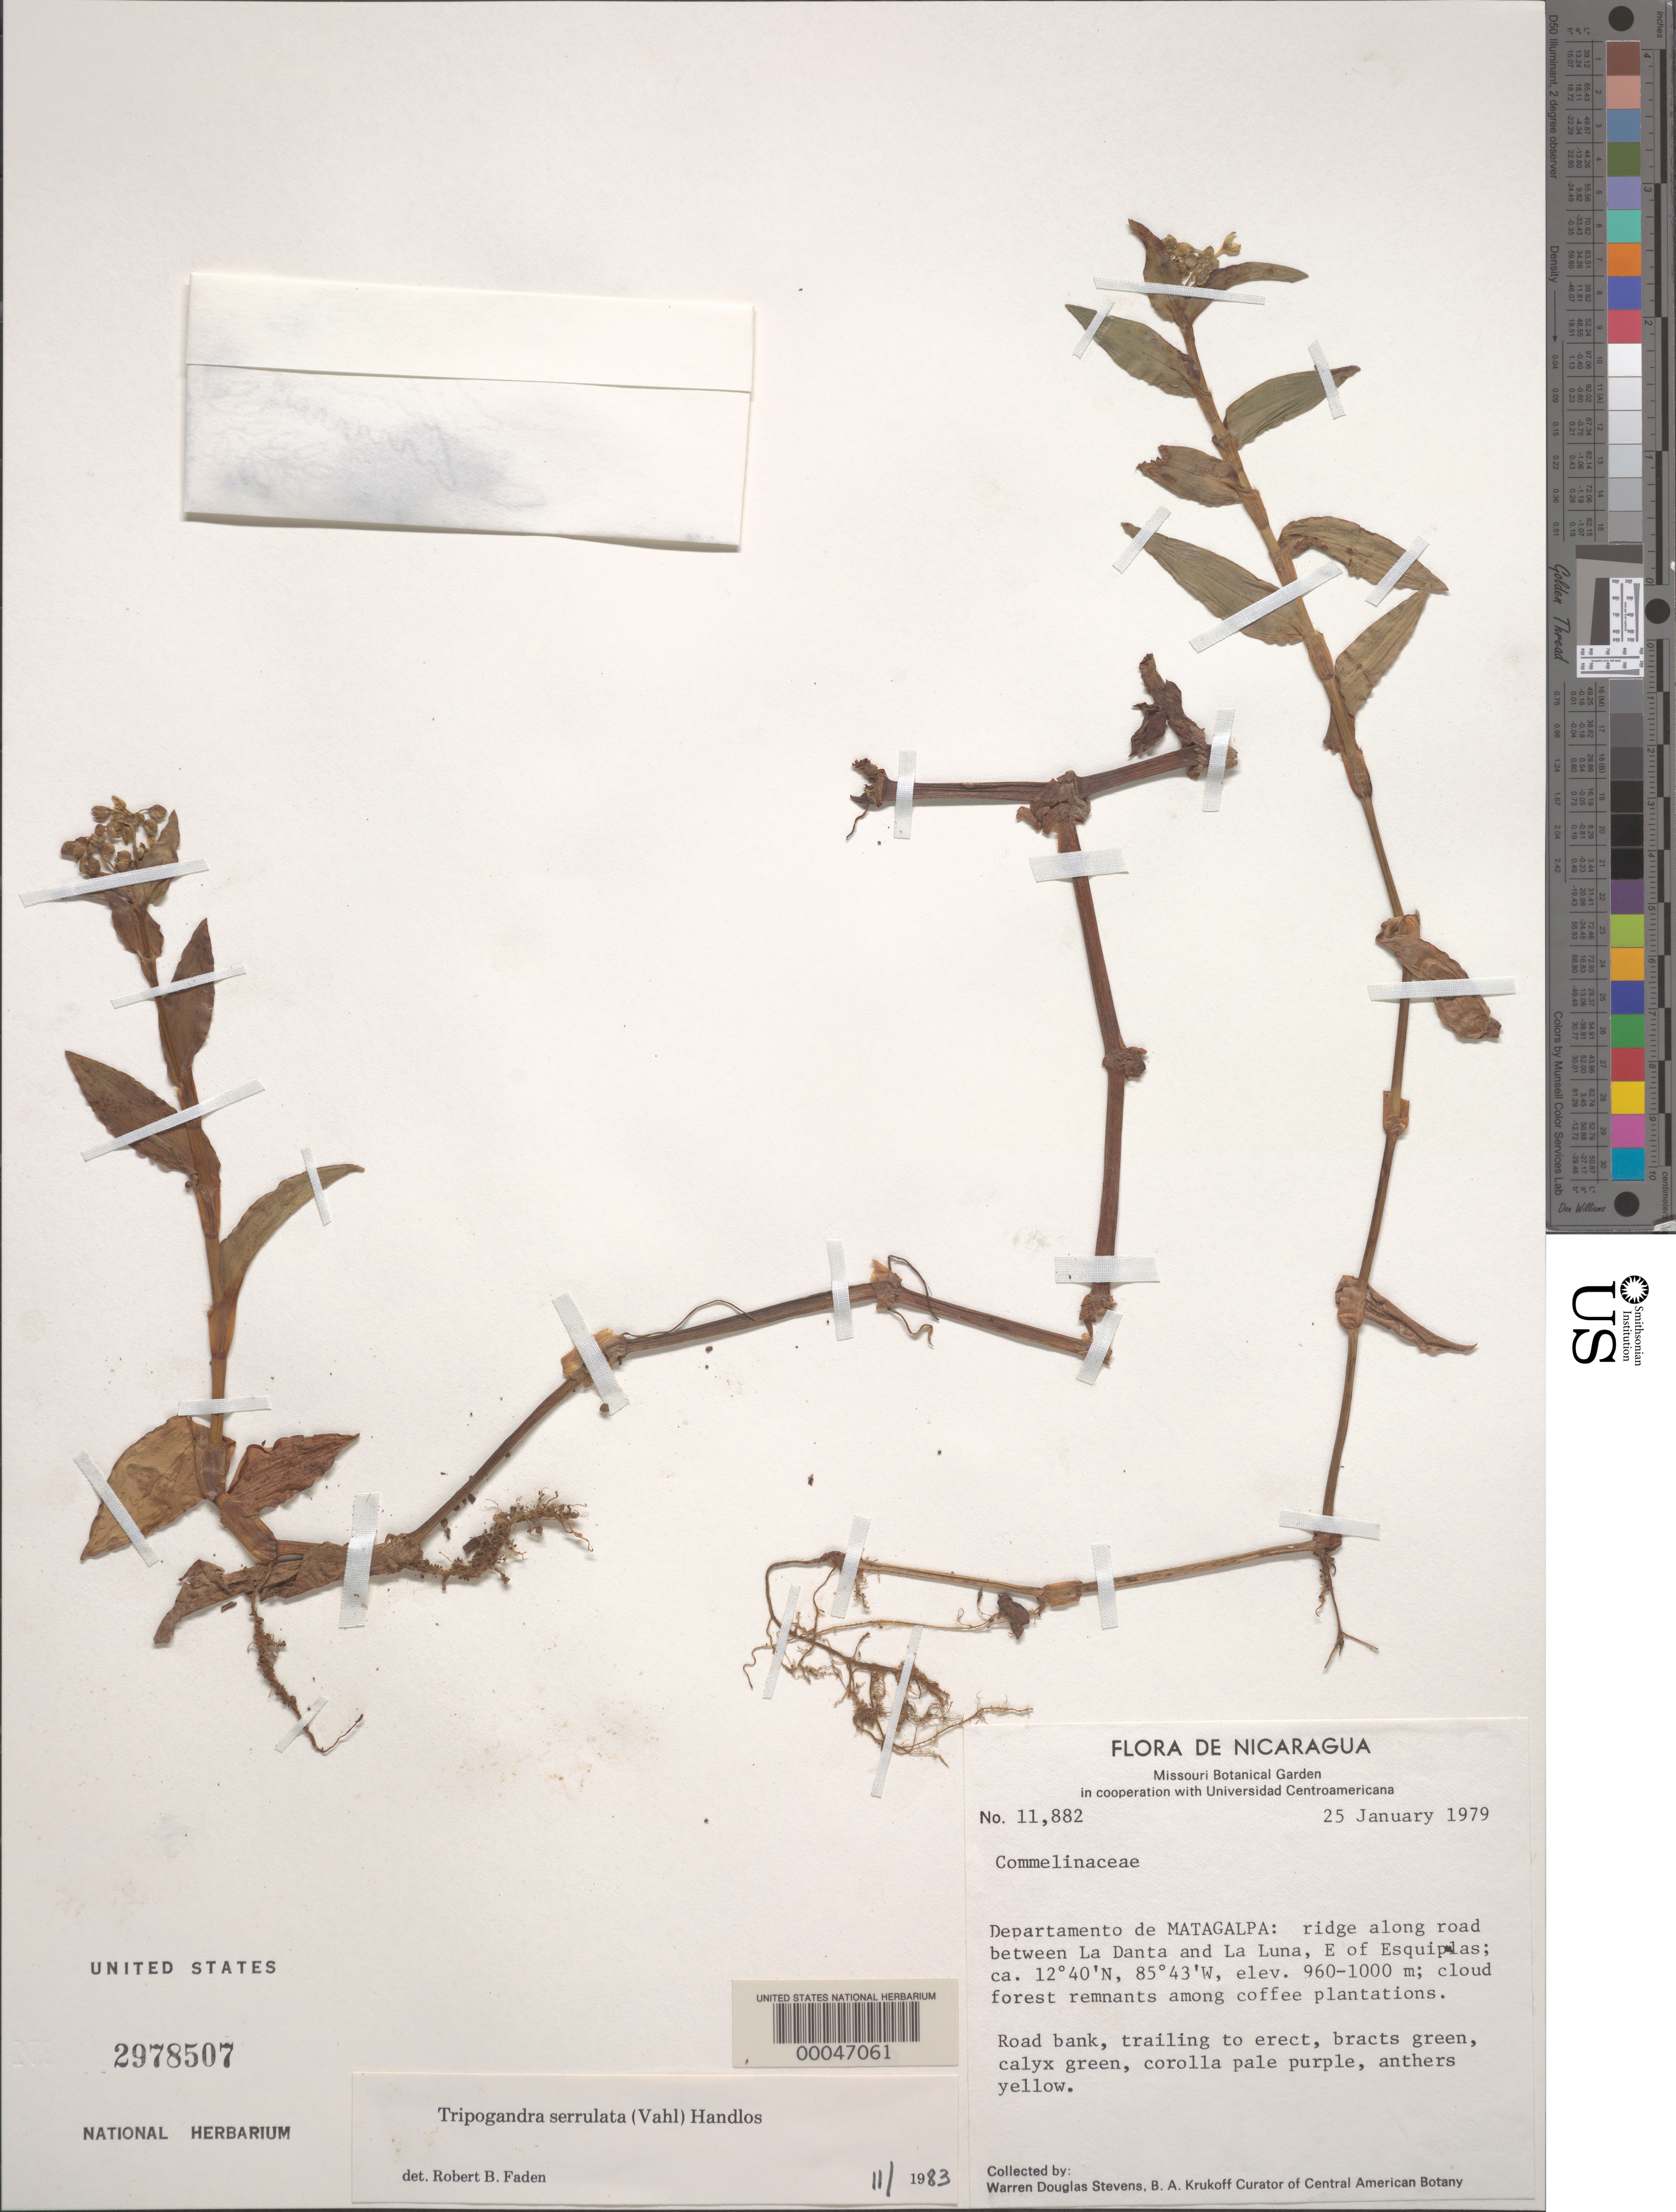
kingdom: Plantae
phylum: Tracheophyta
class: Liliopsida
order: Commelinales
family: Commelinaceae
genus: Tripogandra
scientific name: Tripogandra serrulata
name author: (Vahl) Handlos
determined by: Faden, Robert B., (US), Smithsonian Institution - National Museum of Natural History (UNITED STATES)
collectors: W. D. Stevens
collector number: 11882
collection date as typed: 25 Jan 1979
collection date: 1979-01-25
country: Nicaragua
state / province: Matagalpa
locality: Road between la danta and la luna, e of esquiplas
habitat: Roadside, cloud forest remnants among coffee plantation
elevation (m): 960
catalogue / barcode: US 2978507